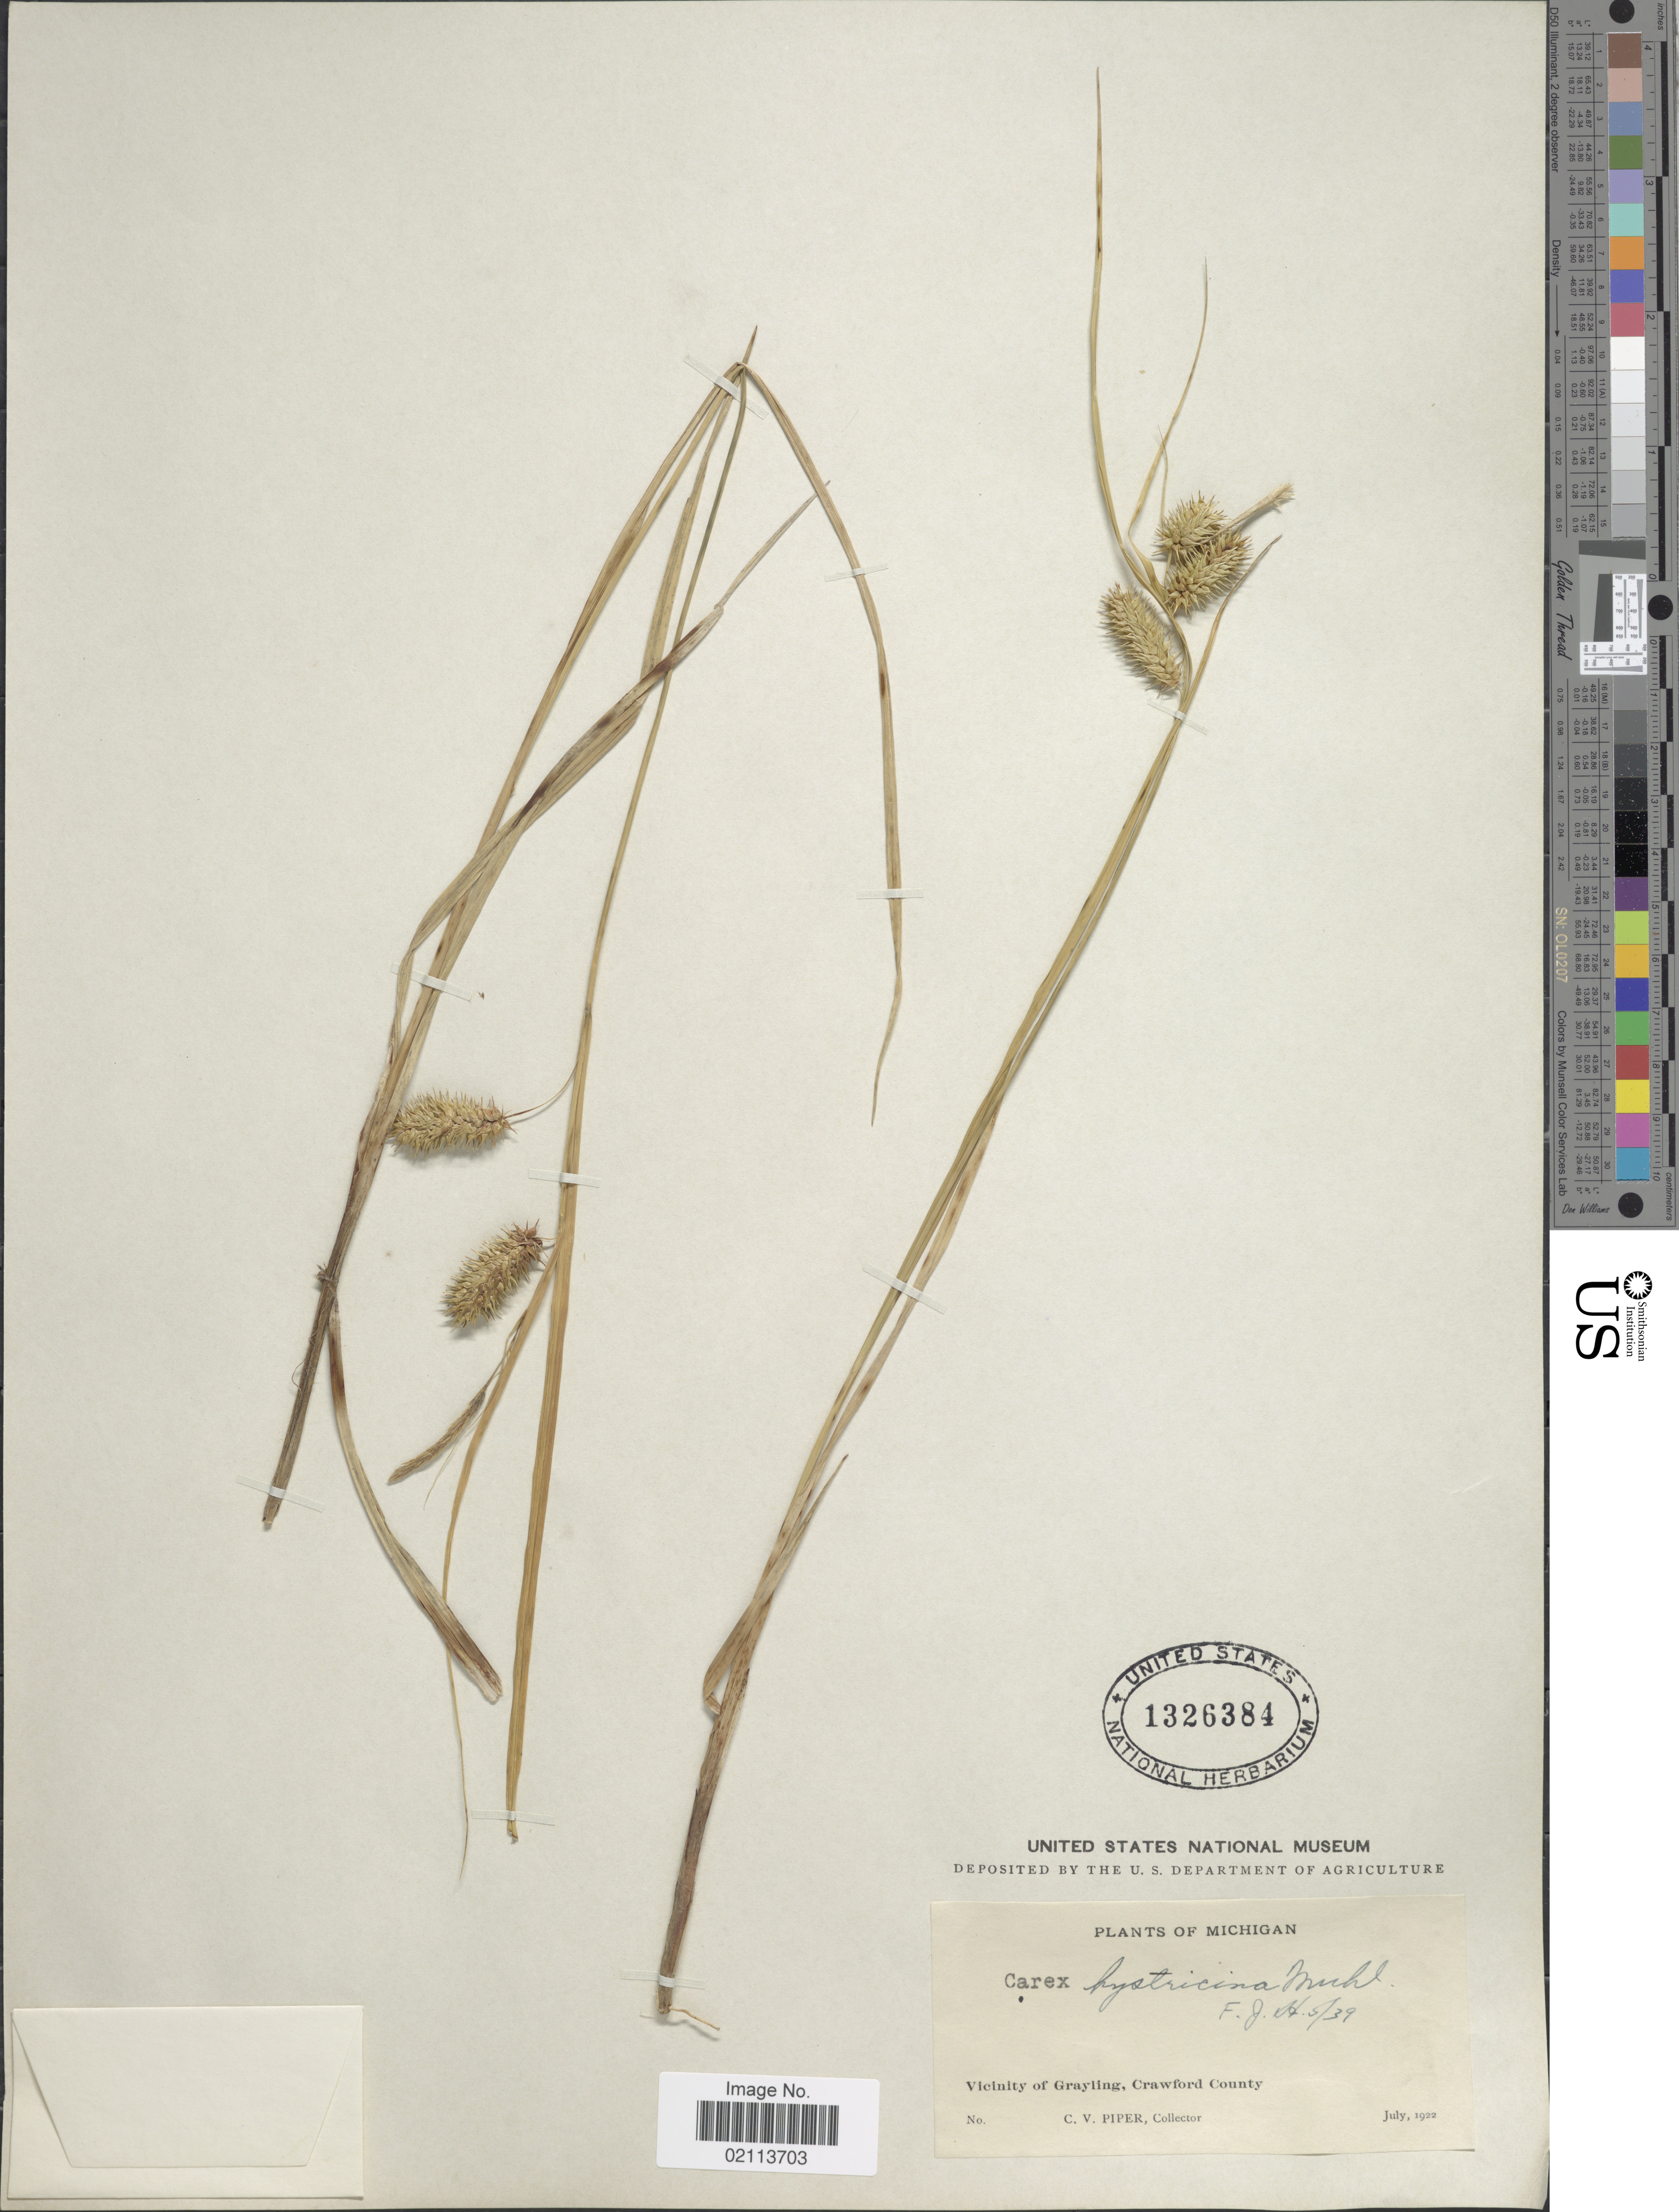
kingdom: Plantae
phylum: Tracheophyta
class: Liliopsida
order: Poales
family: Cyperaceae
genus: Carex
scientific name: Carex hystericina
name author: Muhl. ex Willd.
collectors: C. V. Piper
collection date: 1922-07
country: United States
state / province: Michigan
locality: Vicinity of Grayling, Crawford County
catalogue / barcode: US 1326384